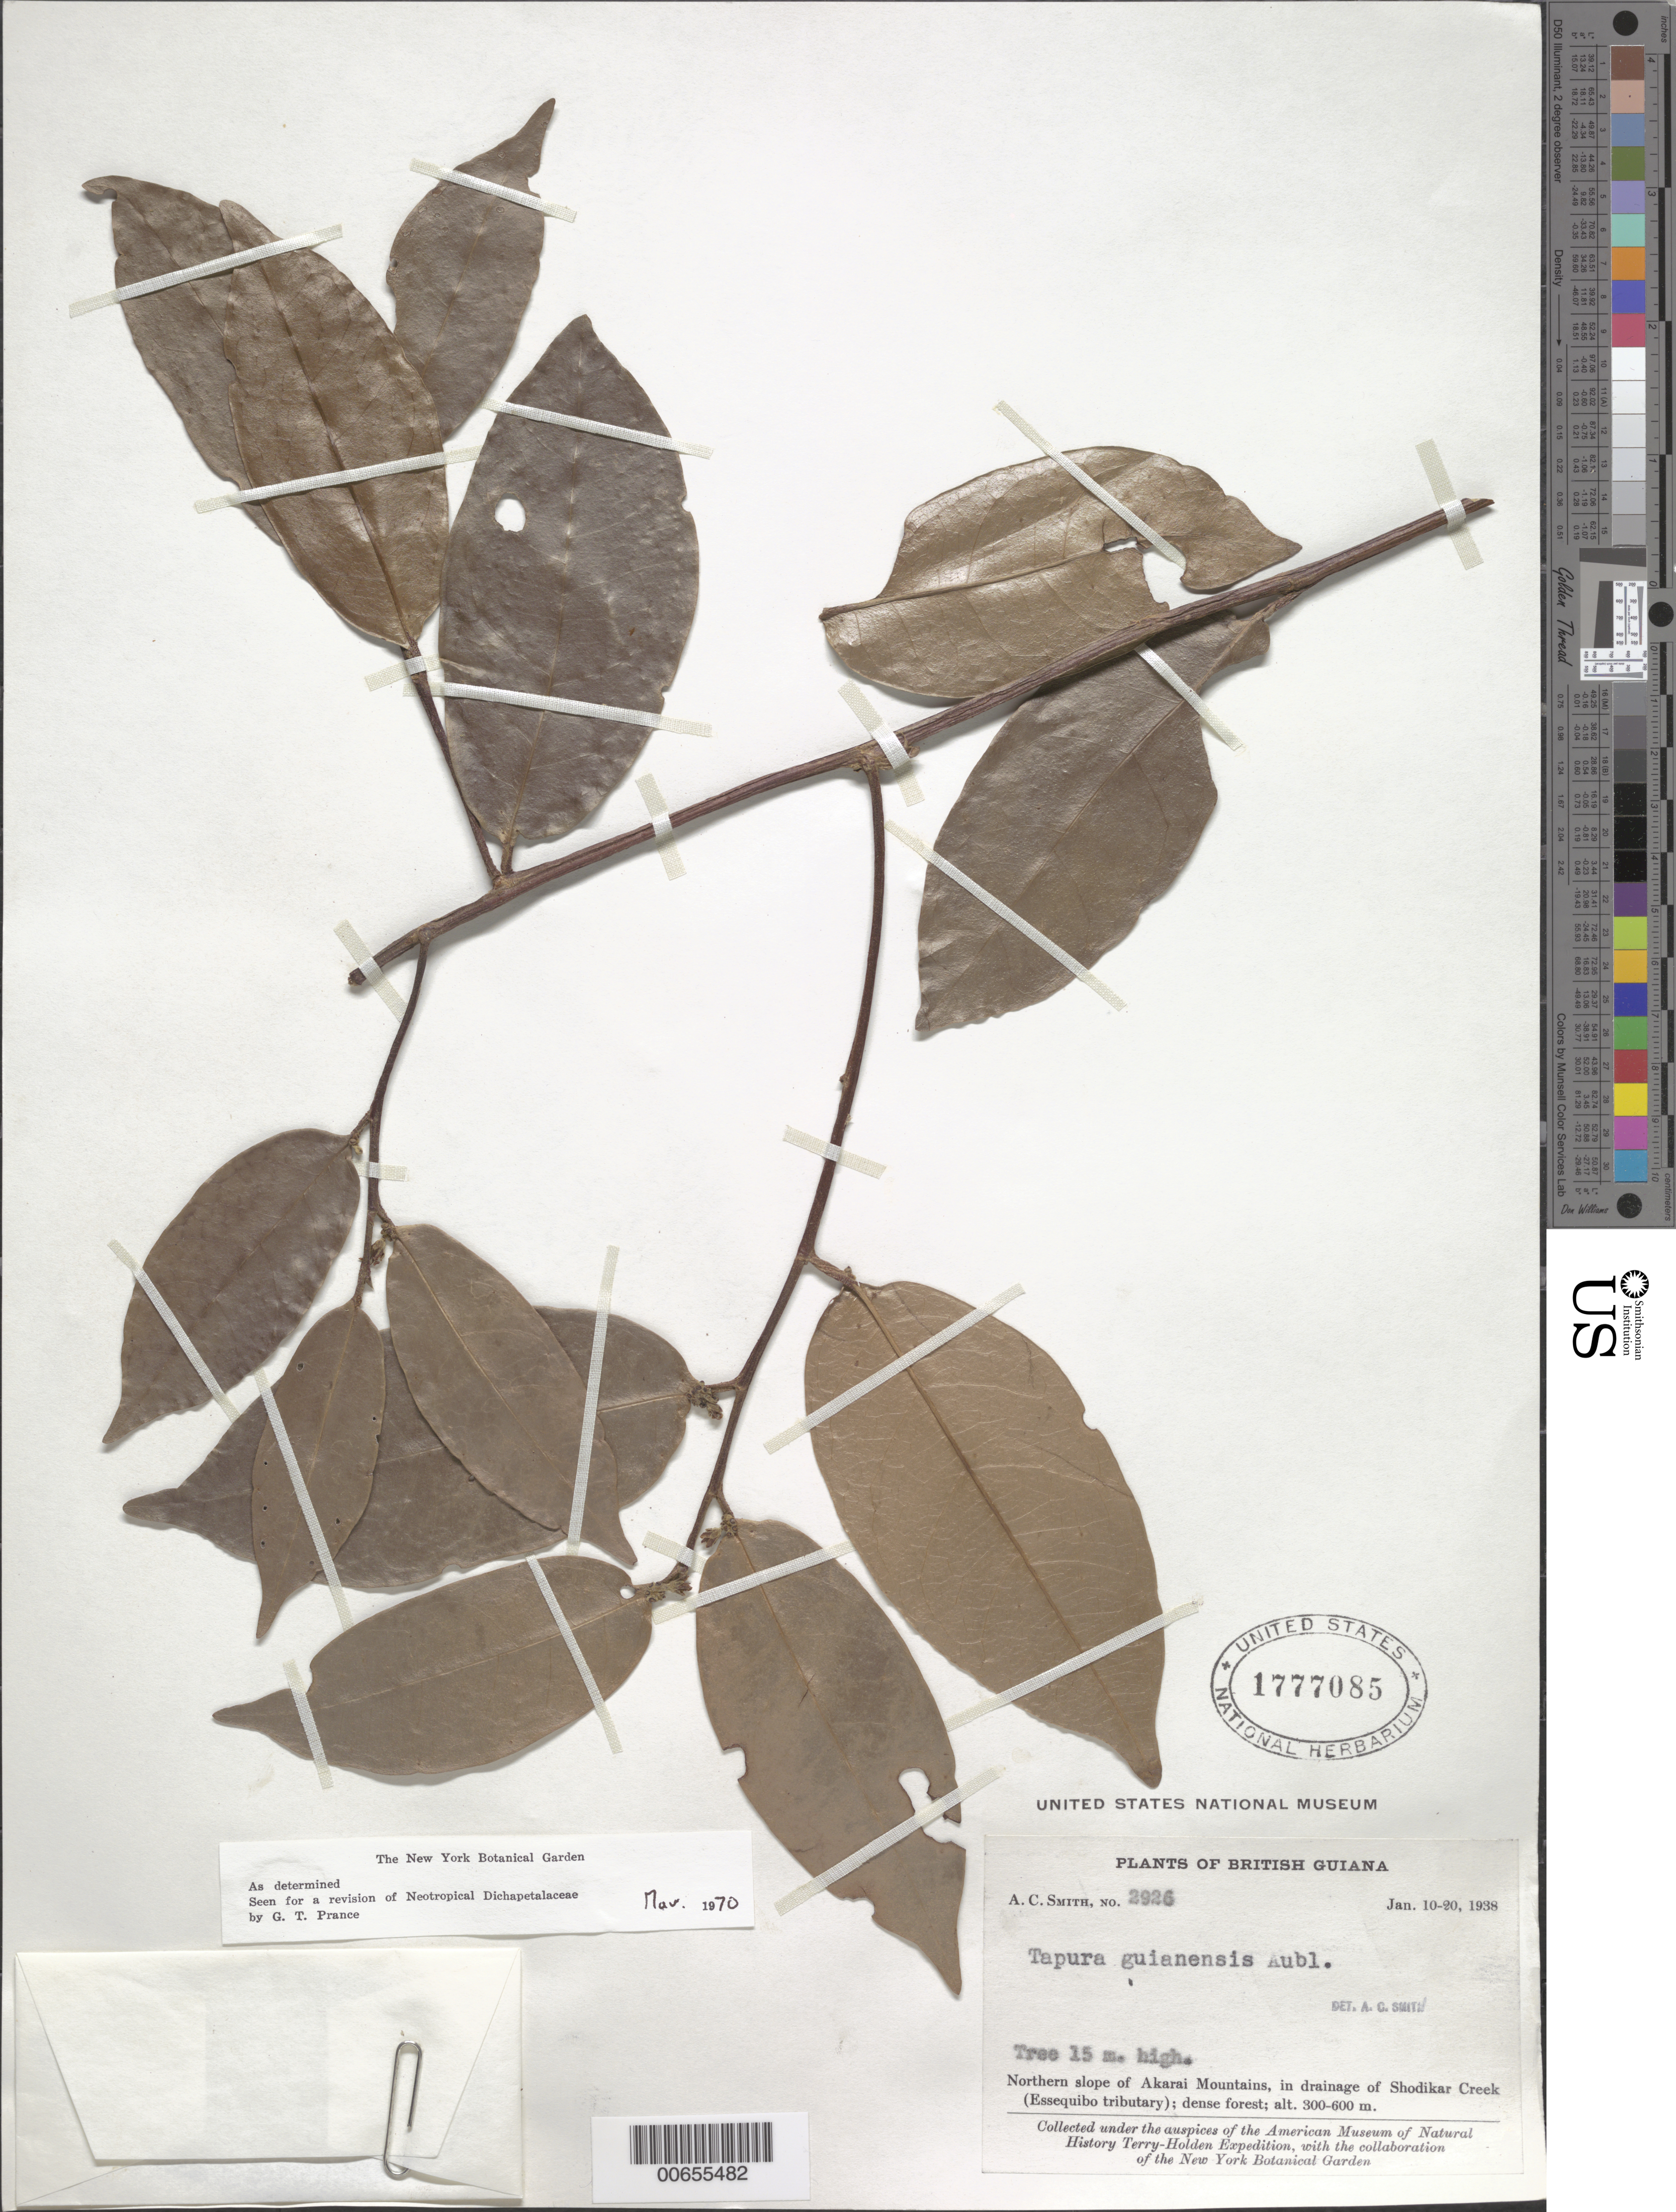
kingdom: Plantae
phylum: Tracheophyta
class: Magnoliopsida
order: Malpighiales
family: Dichapetalaceae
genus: Tapura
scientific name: Tapura guianensis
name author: Aubl.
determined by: Prance, G. T.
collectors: A. C. Smith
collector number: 2926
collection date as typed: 10-Jan-38 to 20-Jan-38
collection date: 1938-01-10/1938-01-20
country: Guyana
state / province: U. Takutu-U. Essequibo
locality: Akarai Mts., N slope; in drainage of Shodikar Creek (Essequibo tributary)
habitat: Dense forest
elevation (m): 300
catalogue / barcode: US 1777085